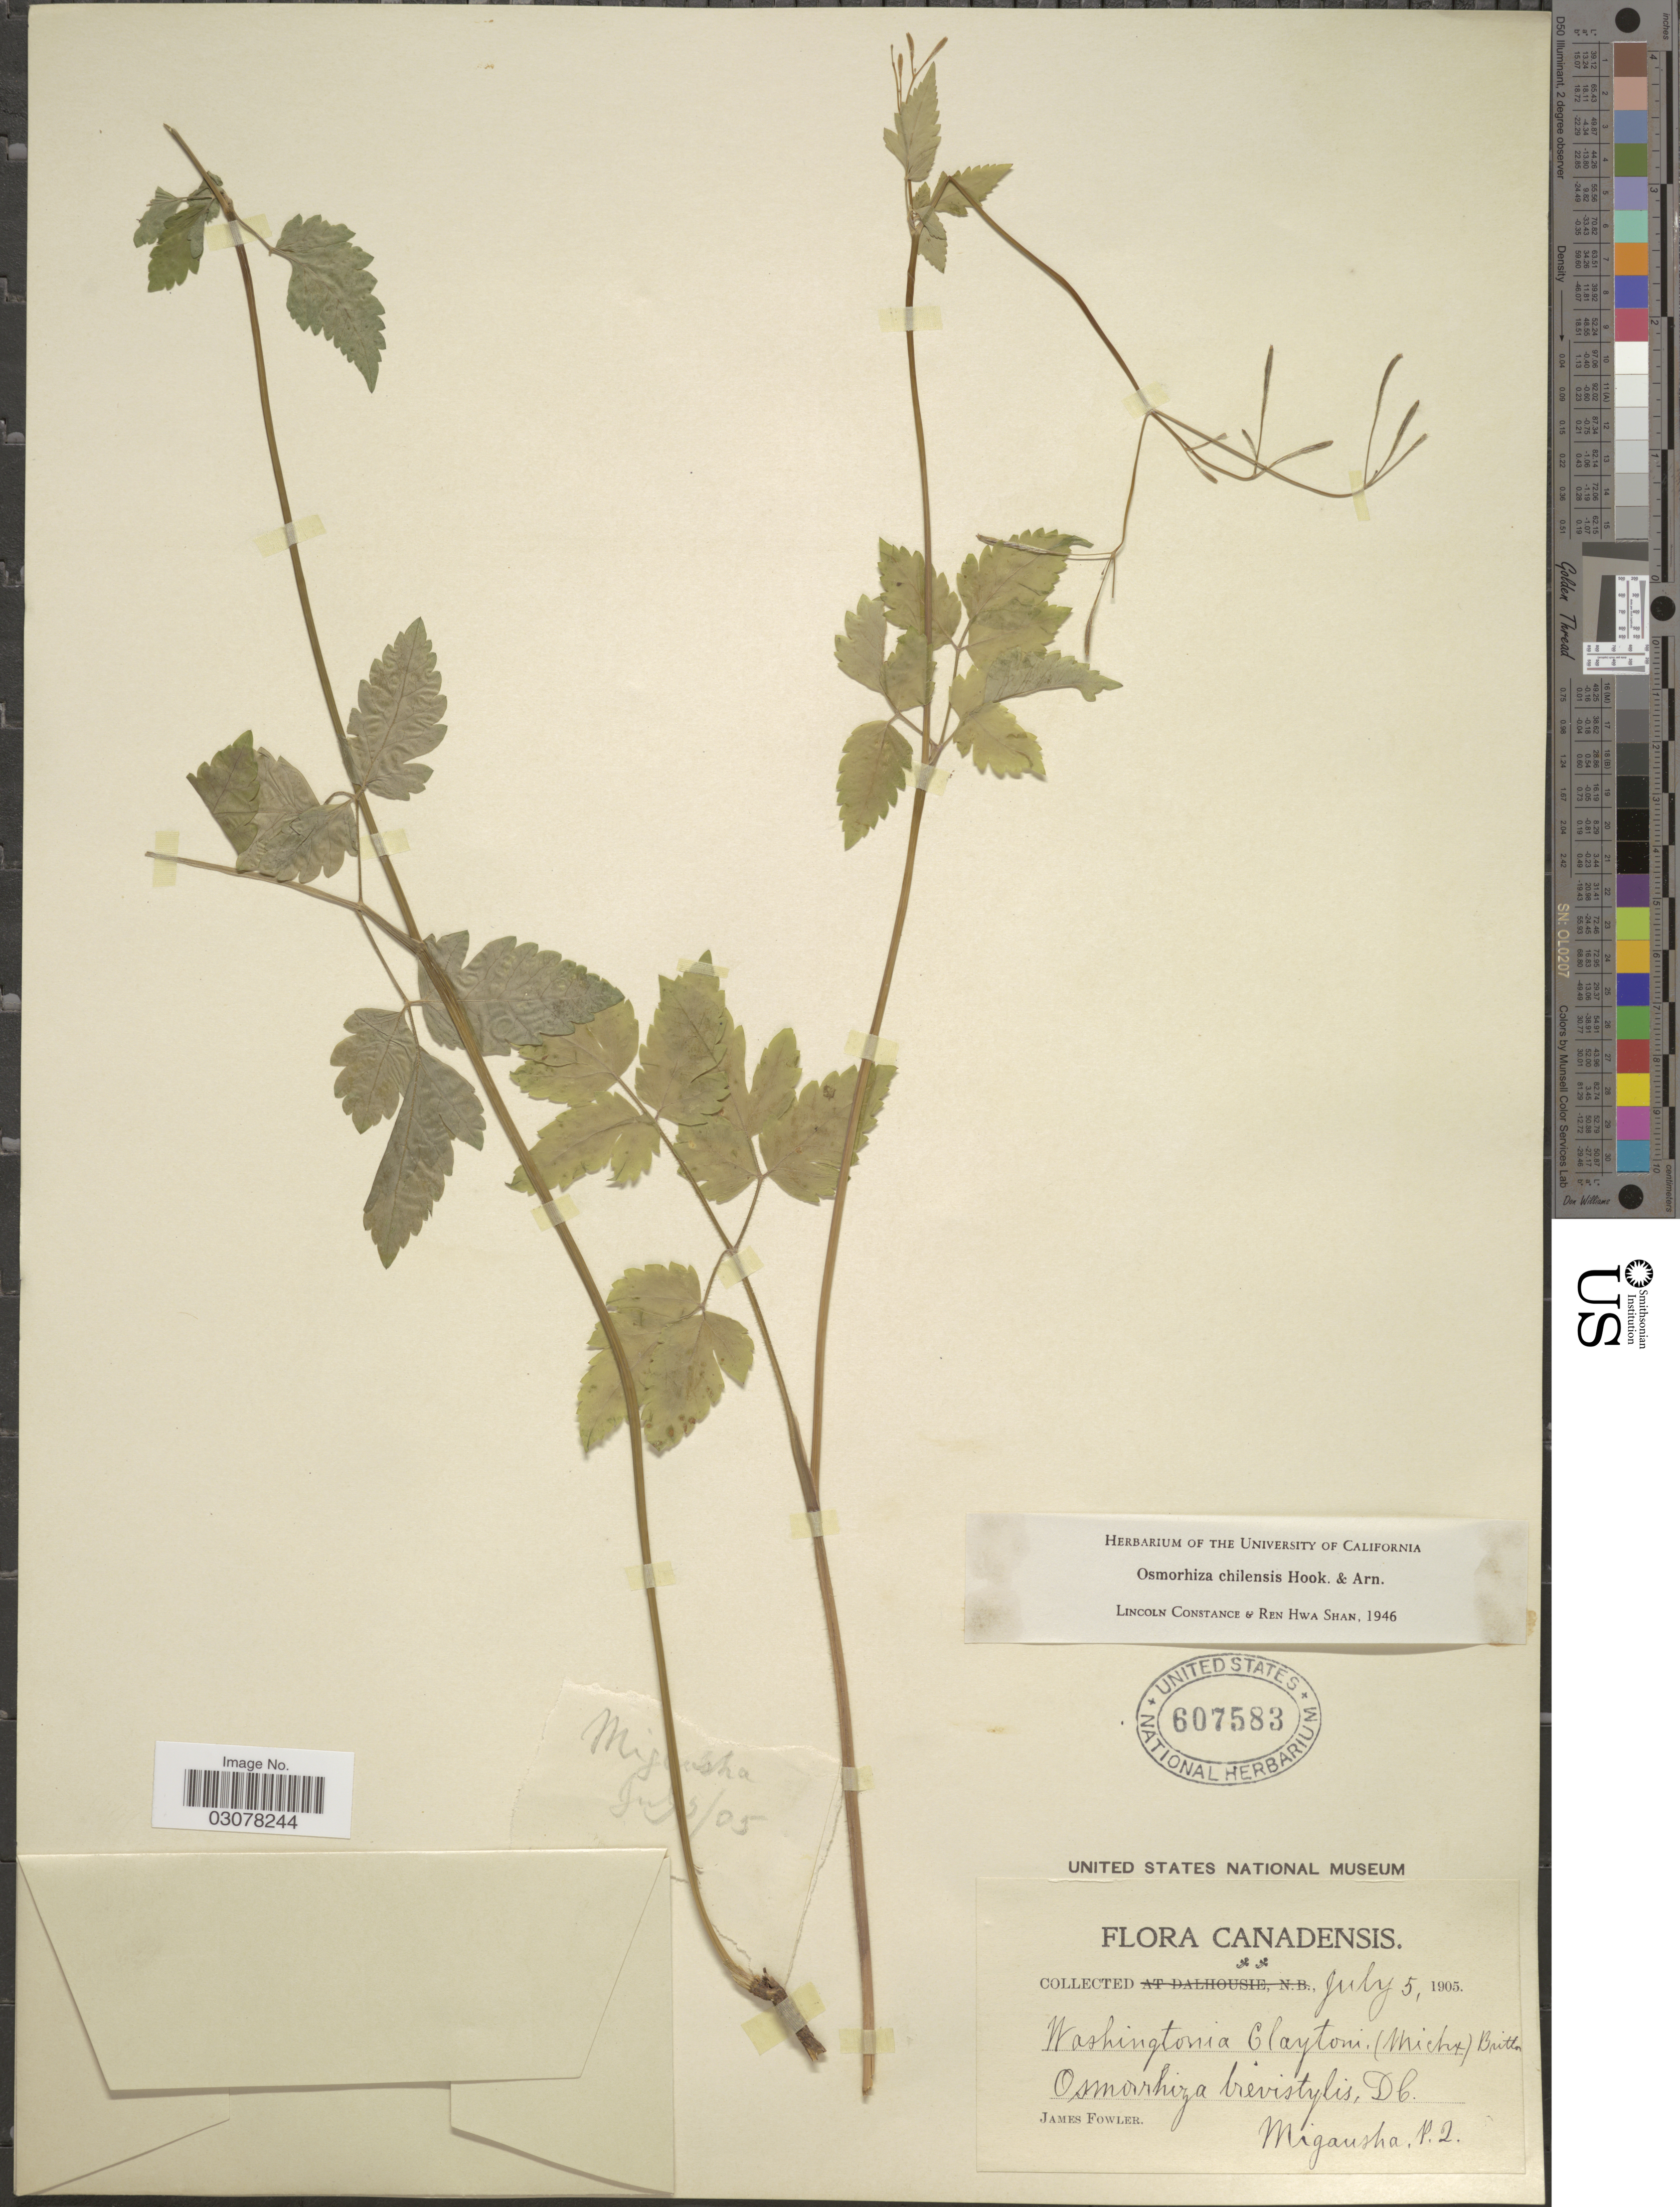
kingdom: Plantae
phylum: Tracheophyta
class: Magnoliopsida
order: Apiales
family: Apiaceae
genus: Osmorhiza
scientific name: Osmorhiza chilensis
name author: Hook. & Arn.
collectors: J. P. Fowler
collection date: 1905-07-05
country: Canada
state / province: Quebec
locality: Migausha, P. Q. Canadensis.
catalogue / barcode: US 607583